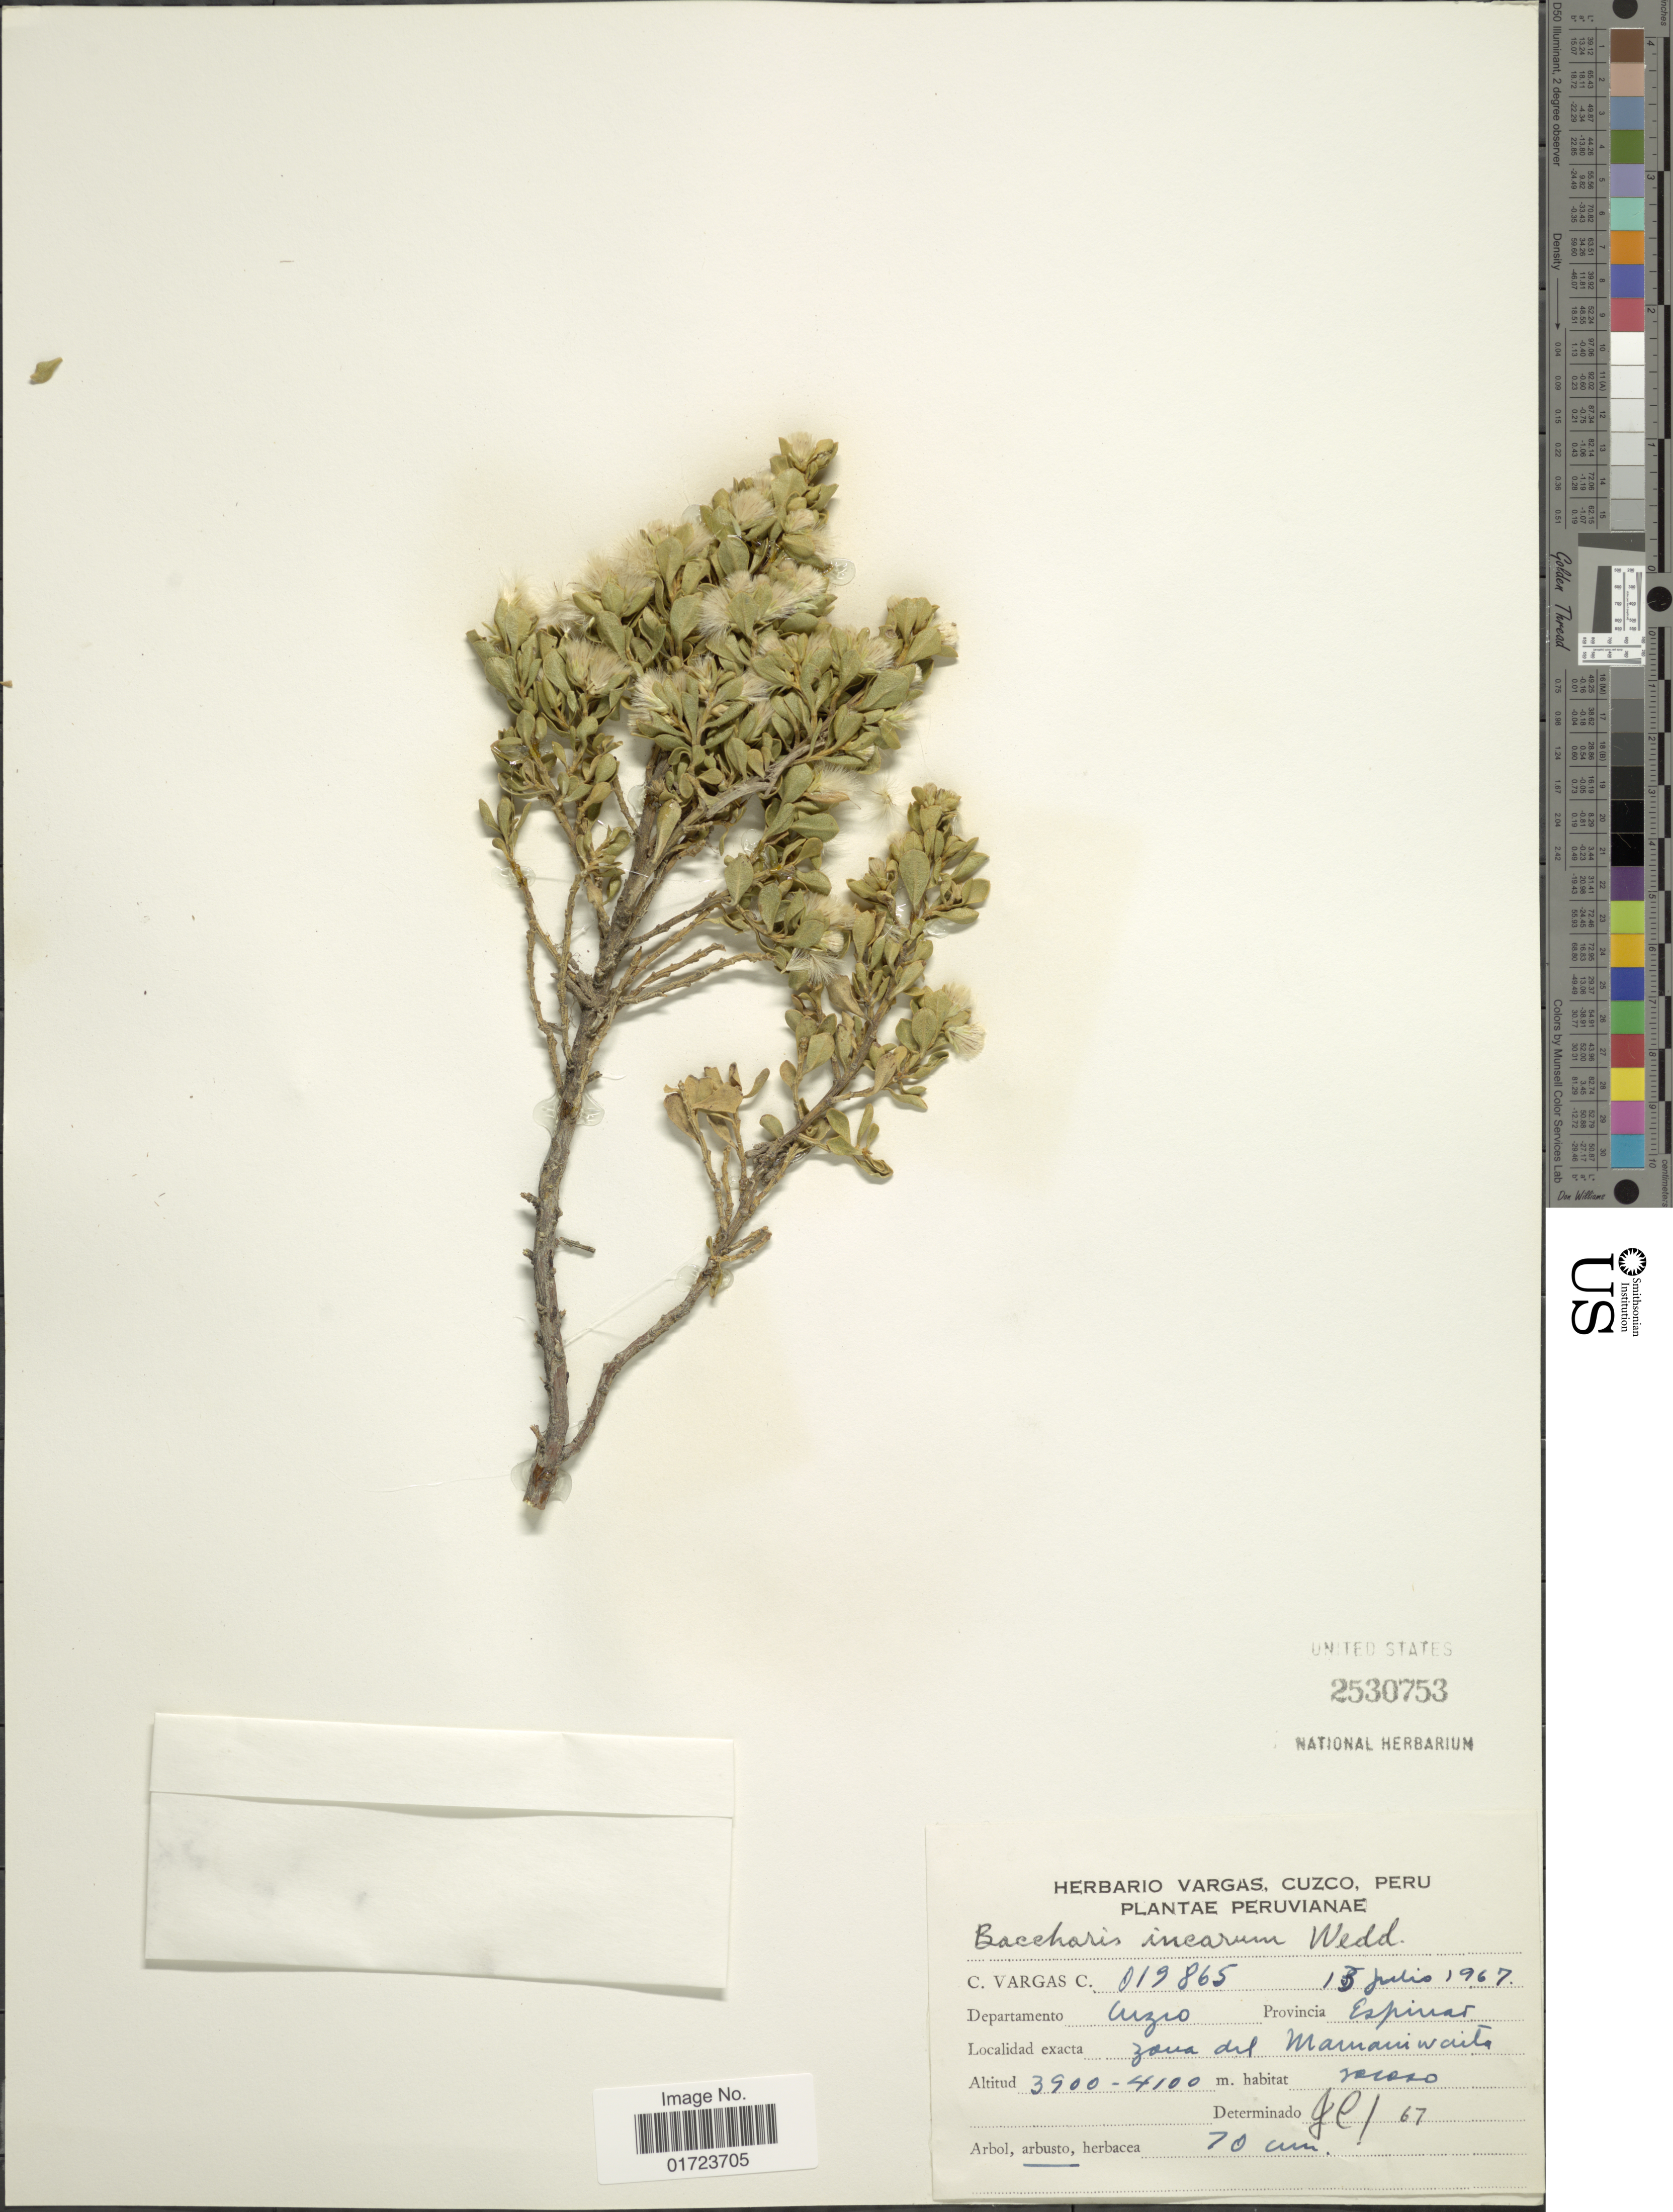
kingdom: Plantae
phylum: Tracheophyta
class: Magnoliopsida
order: Asterales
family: Asteraceae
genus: Baccharis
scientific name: Baccharis tola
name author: Phil.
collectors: C. Vargas Calderón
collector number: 019865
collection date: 1967-07-13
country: Peru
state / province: Cusco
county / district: Espinar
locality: Zona del Mamani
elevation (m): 3900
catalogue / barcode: US 2530753